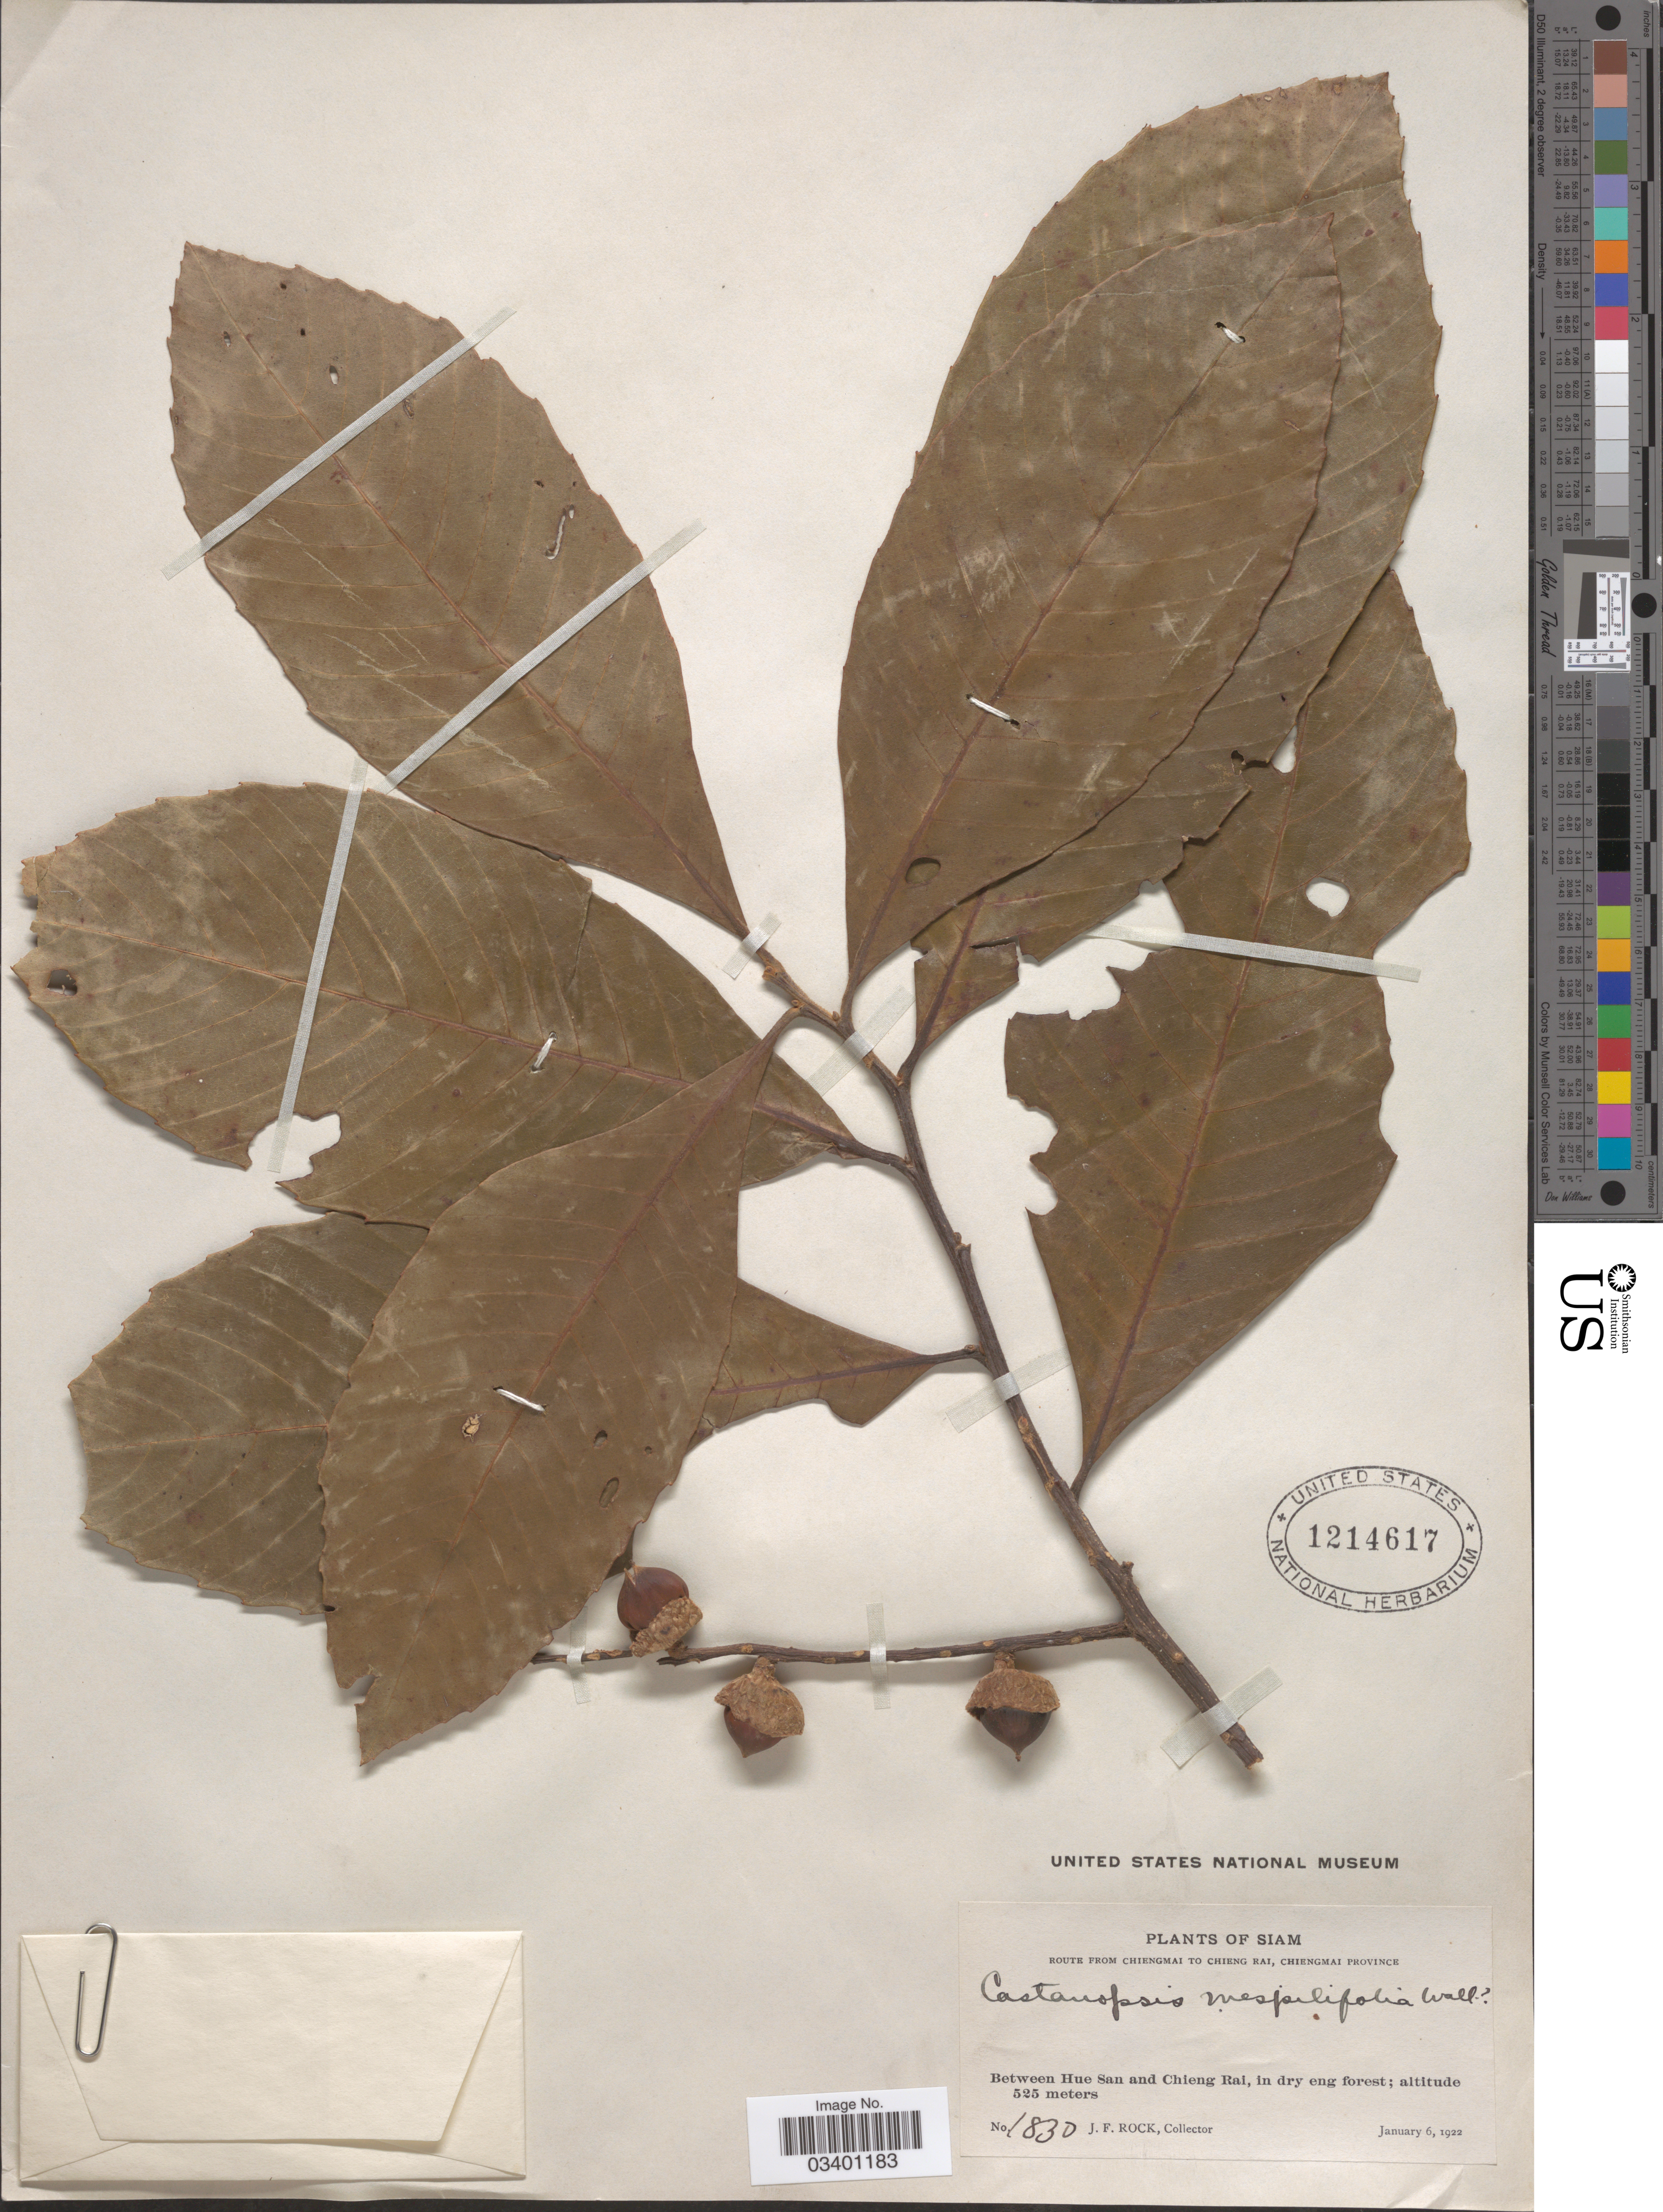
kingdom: Plantae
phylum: Tracheophyta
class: Magnoliopsida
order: Fagales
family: Betulaceae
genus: Carpinus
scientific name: Carpinus mespilifolia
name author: Wall.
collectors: J. Rock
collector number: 1830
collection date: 1922-01-06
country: Thailand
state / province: Chiang Mai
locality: Siam. Route from Chiengmai to Chieng Rai, Chiengmai Province. Between Hue San and Chieng Rai, in dry eng forest.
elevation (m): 525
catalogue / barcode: US 1214617